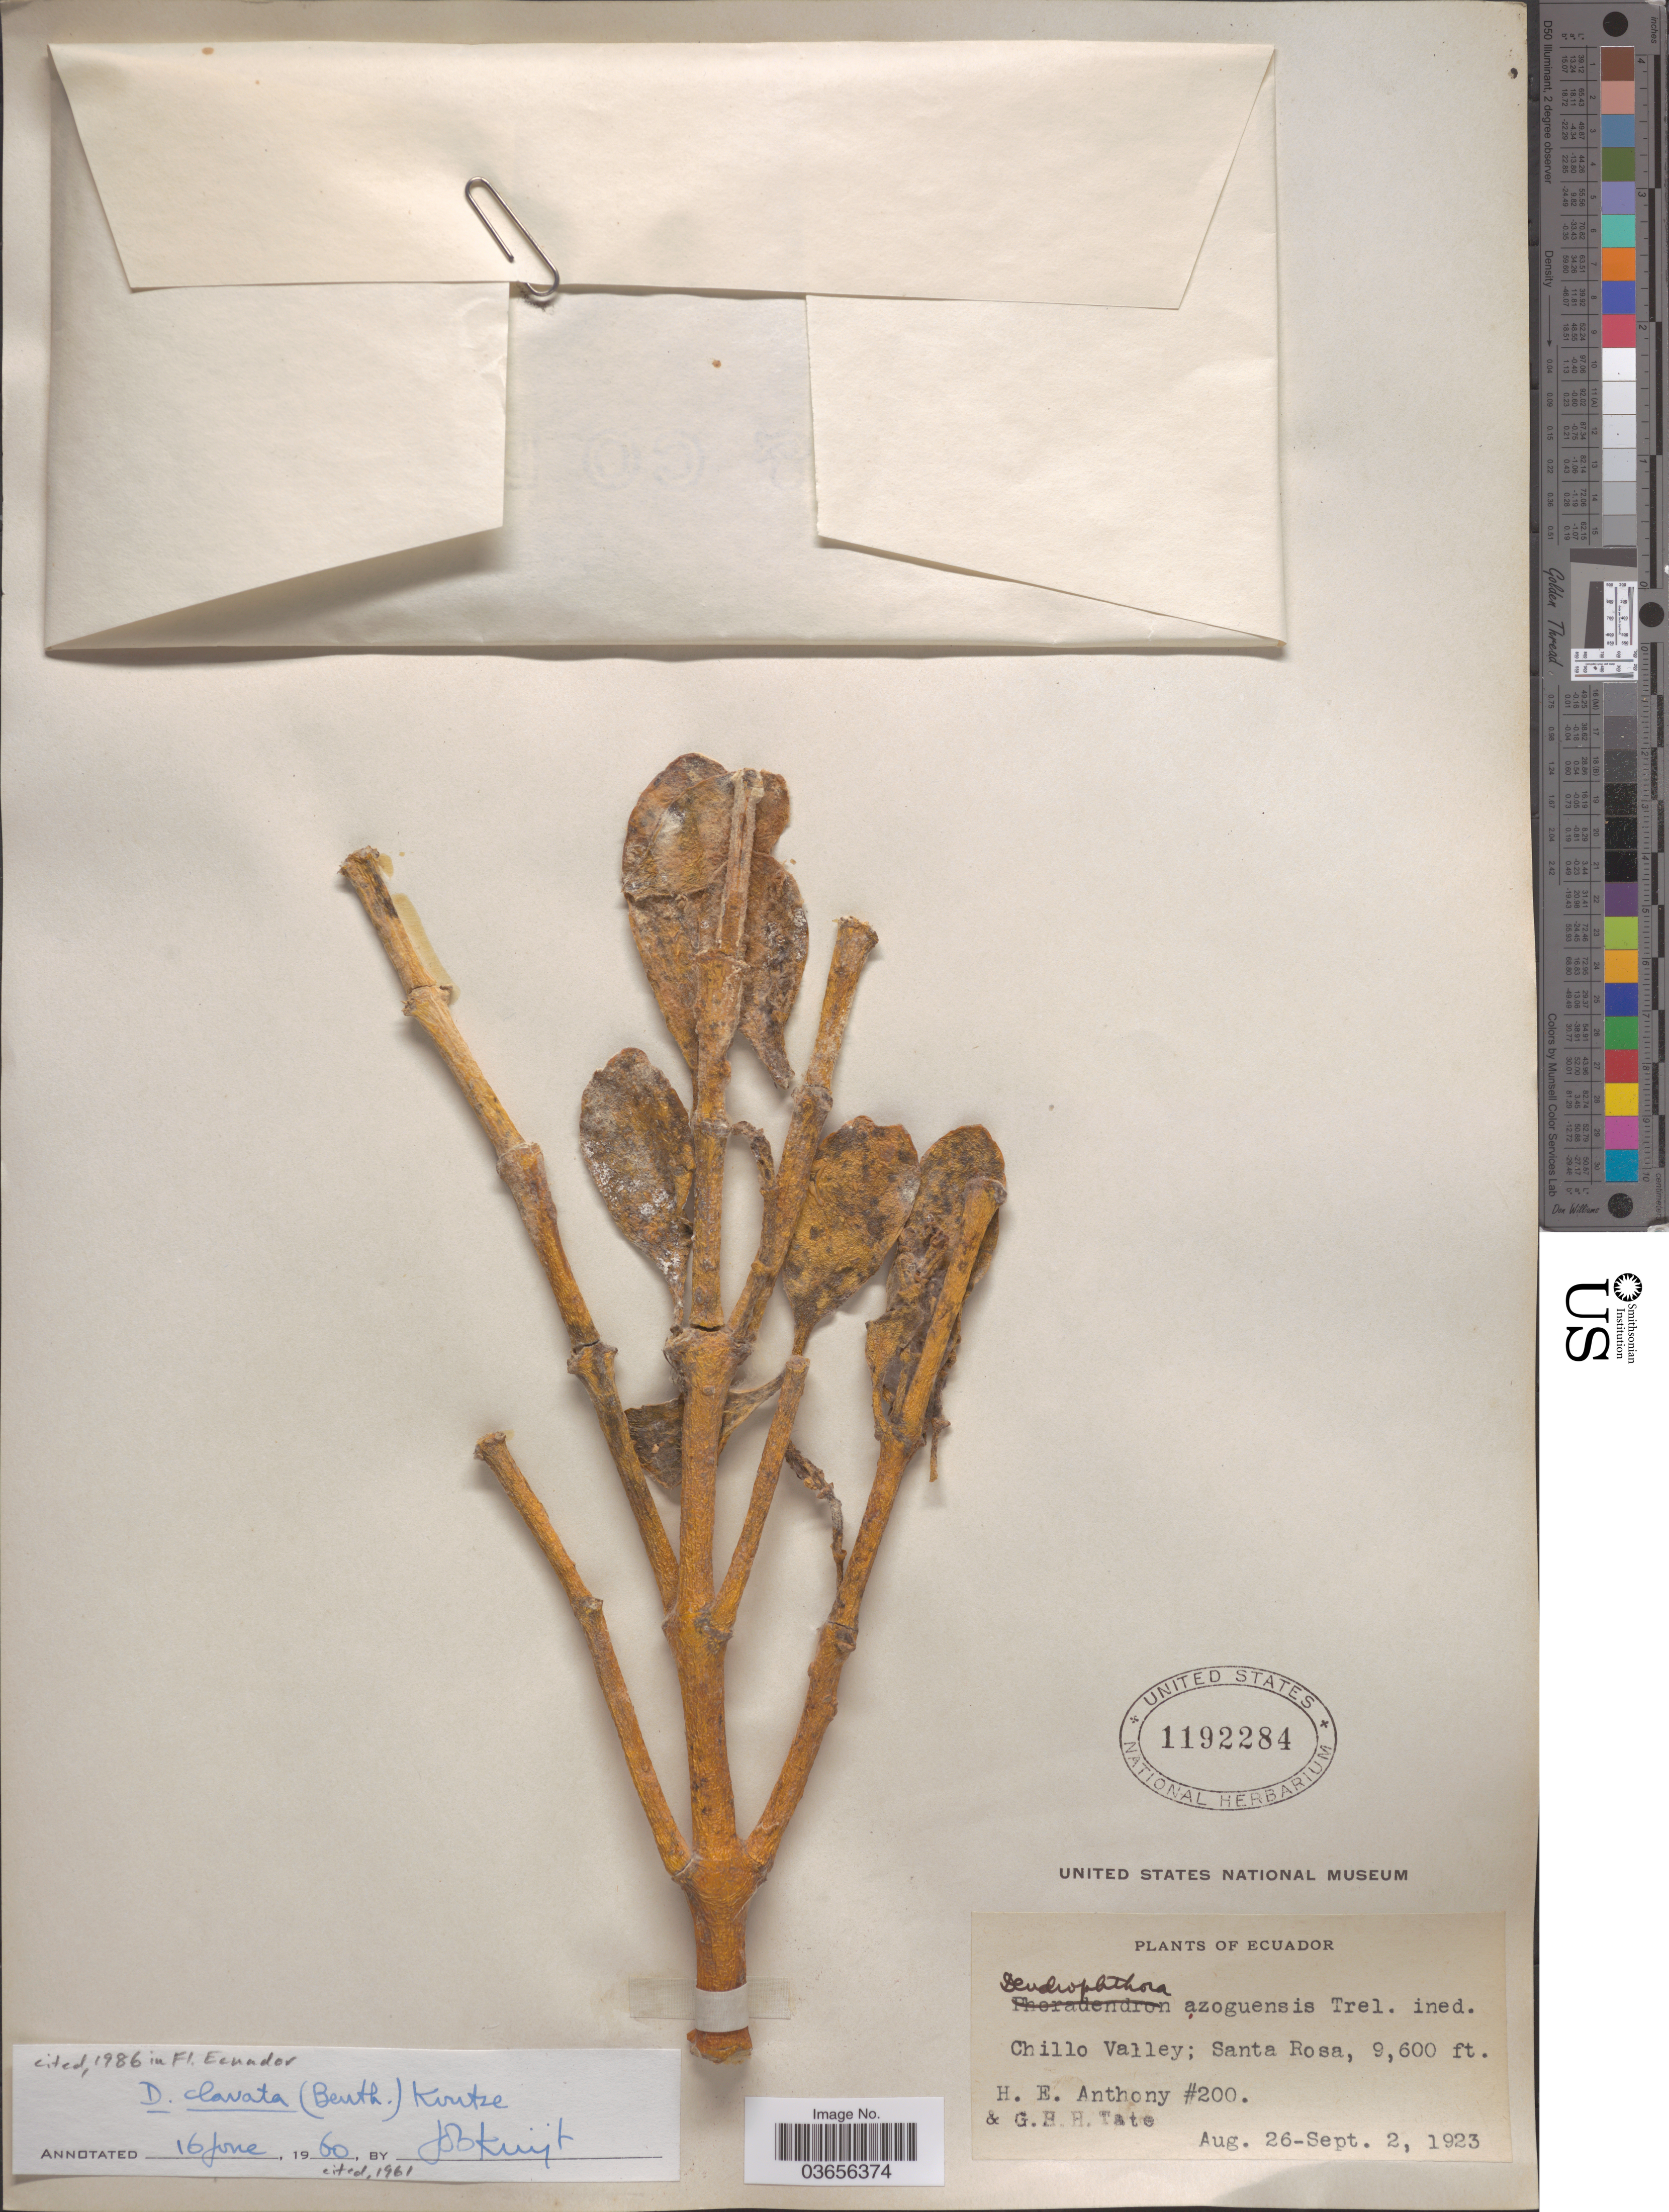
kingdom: Plantae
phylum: Tracheophyta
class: Magnoliopsida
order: Santalales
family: Viscaceae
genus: Dendrophthora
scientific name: Dendrophthora clavata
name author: (Benth.) Urb.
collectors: H. E. Anthony & G. H. H.Tate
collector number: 200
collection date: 1923-08-26/1923-09-02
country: Ecuador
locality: Chillo Valley; Santa Rosa.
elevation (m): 2926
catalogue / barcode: US 1192284